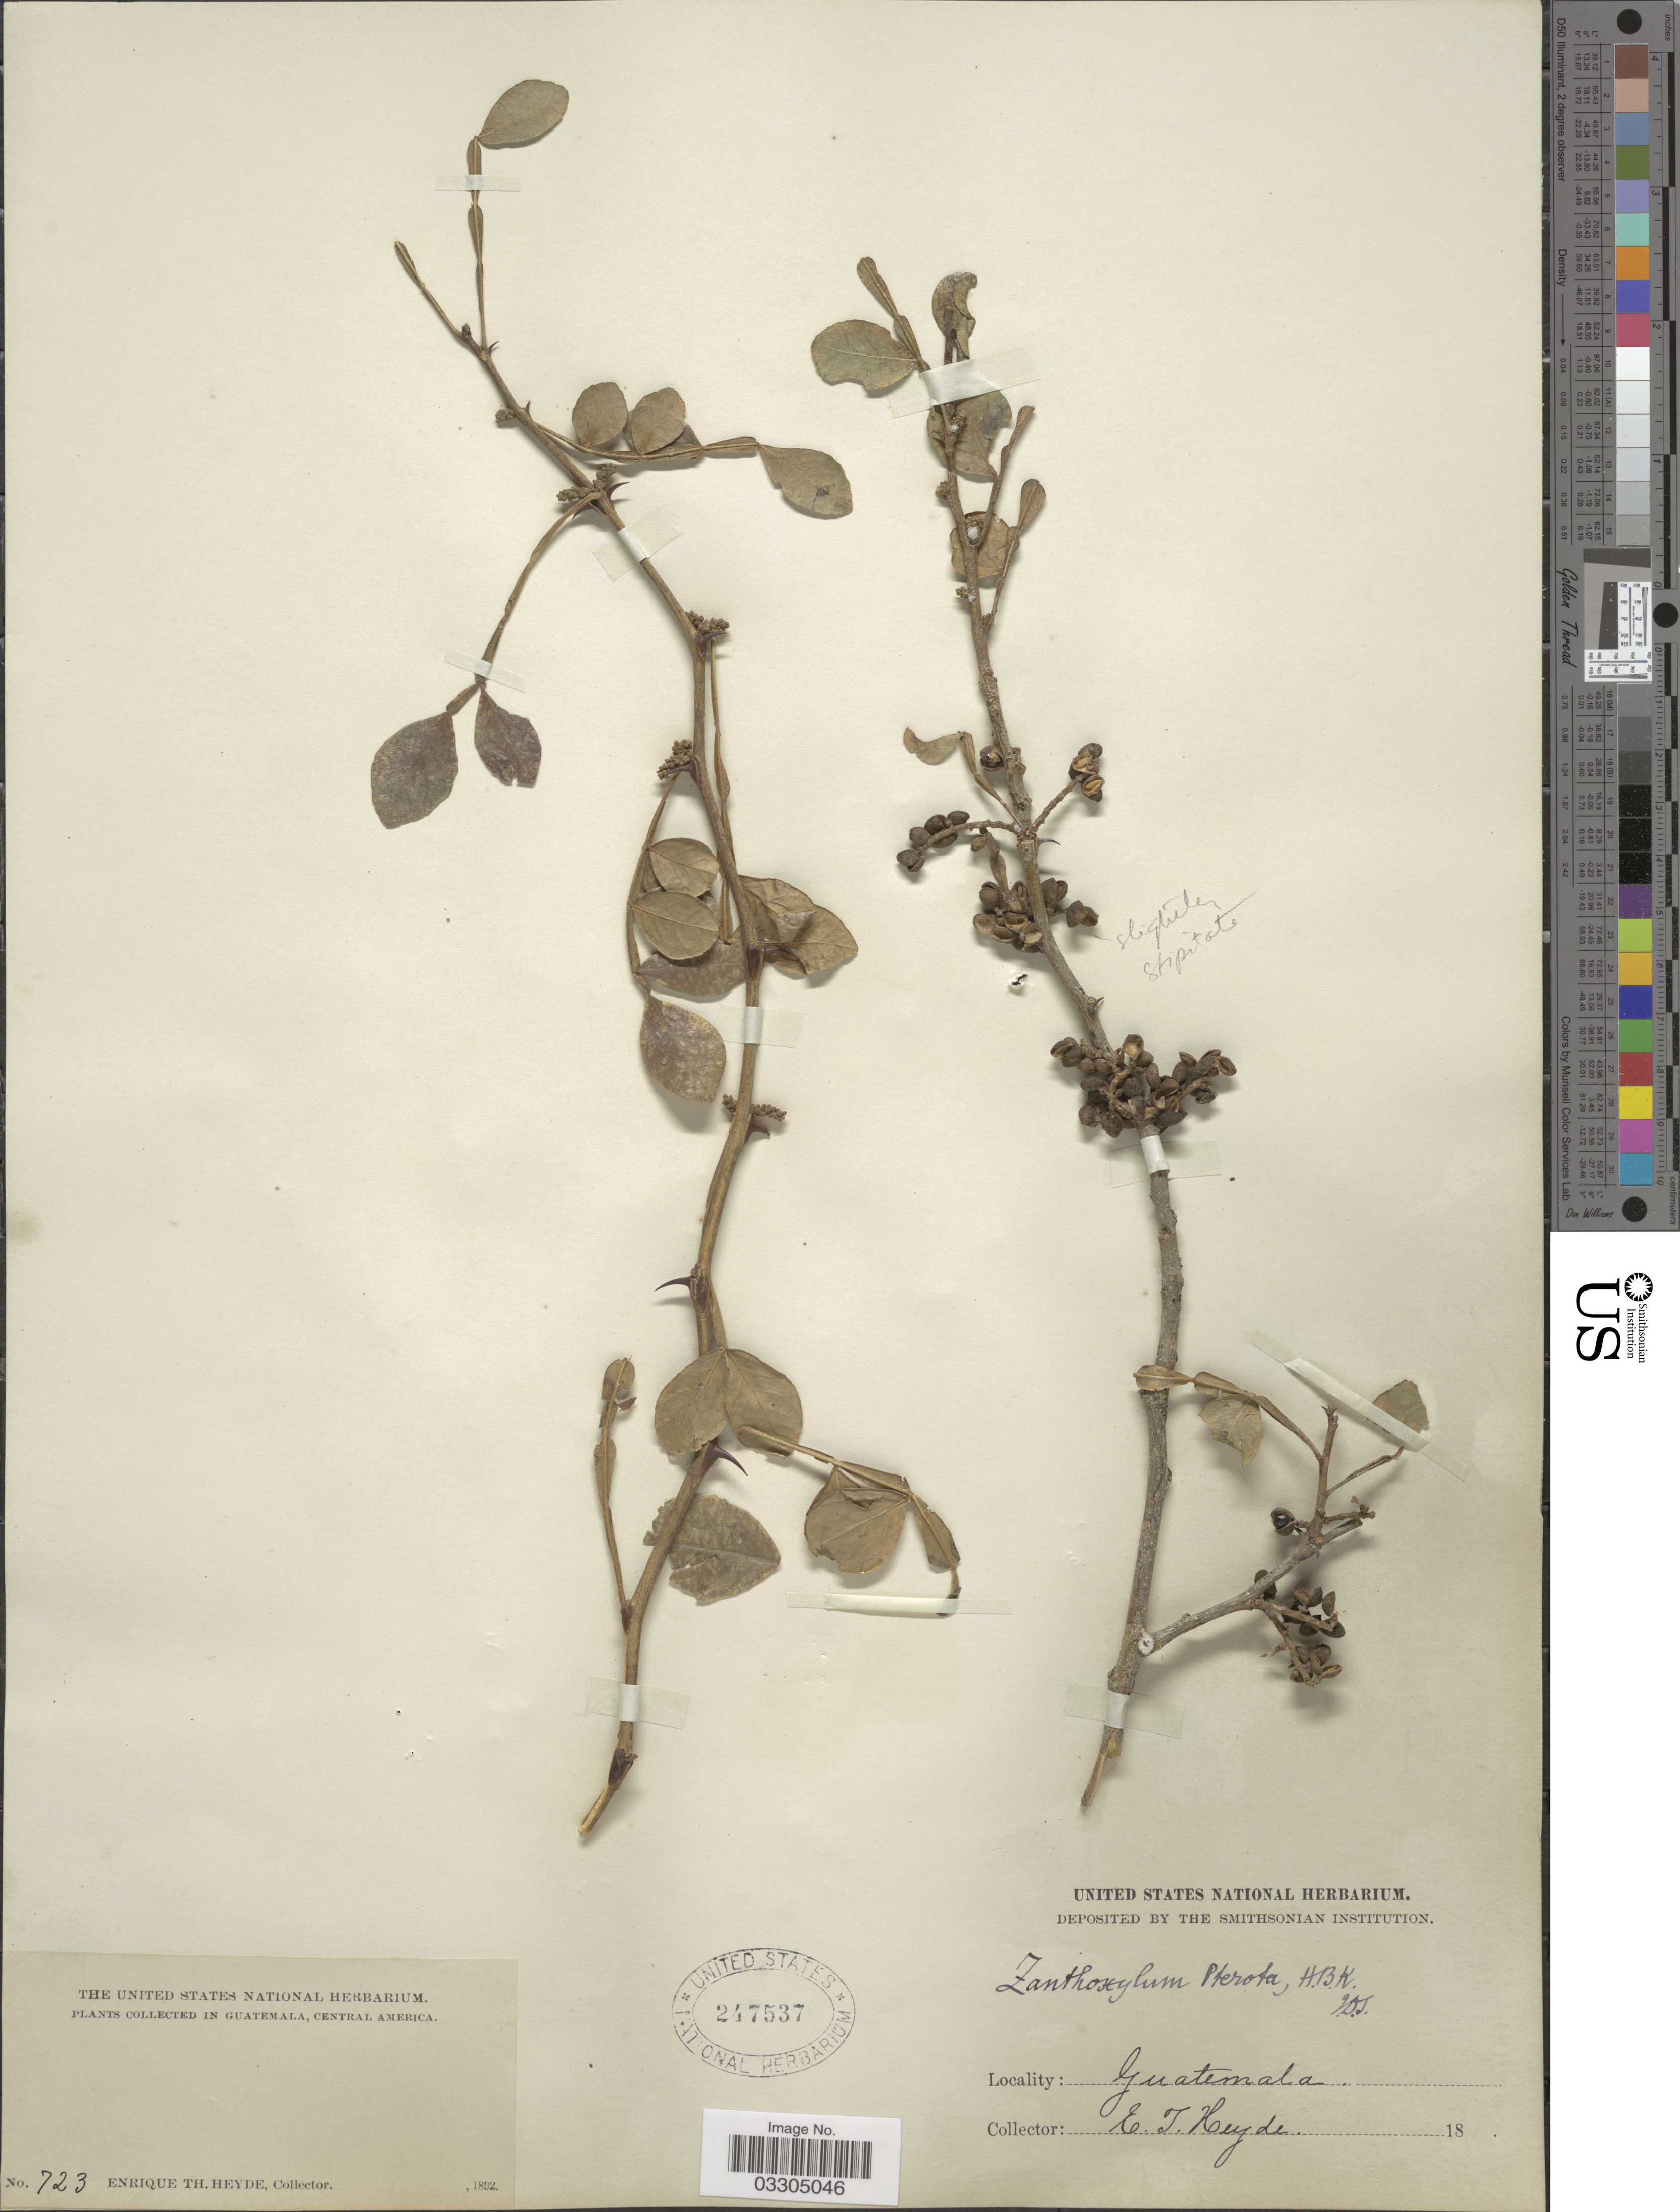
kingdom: Plantae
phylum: Tracheophyta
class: Magnoliopsida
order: Sapindales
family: Rutaceae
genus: Zanthoxylum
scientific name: Zanthoxylum fagara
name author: (L.) Sarg.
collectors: E. T. Heyde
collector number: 723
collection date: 1892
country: Guatemala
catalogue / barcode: US 247537